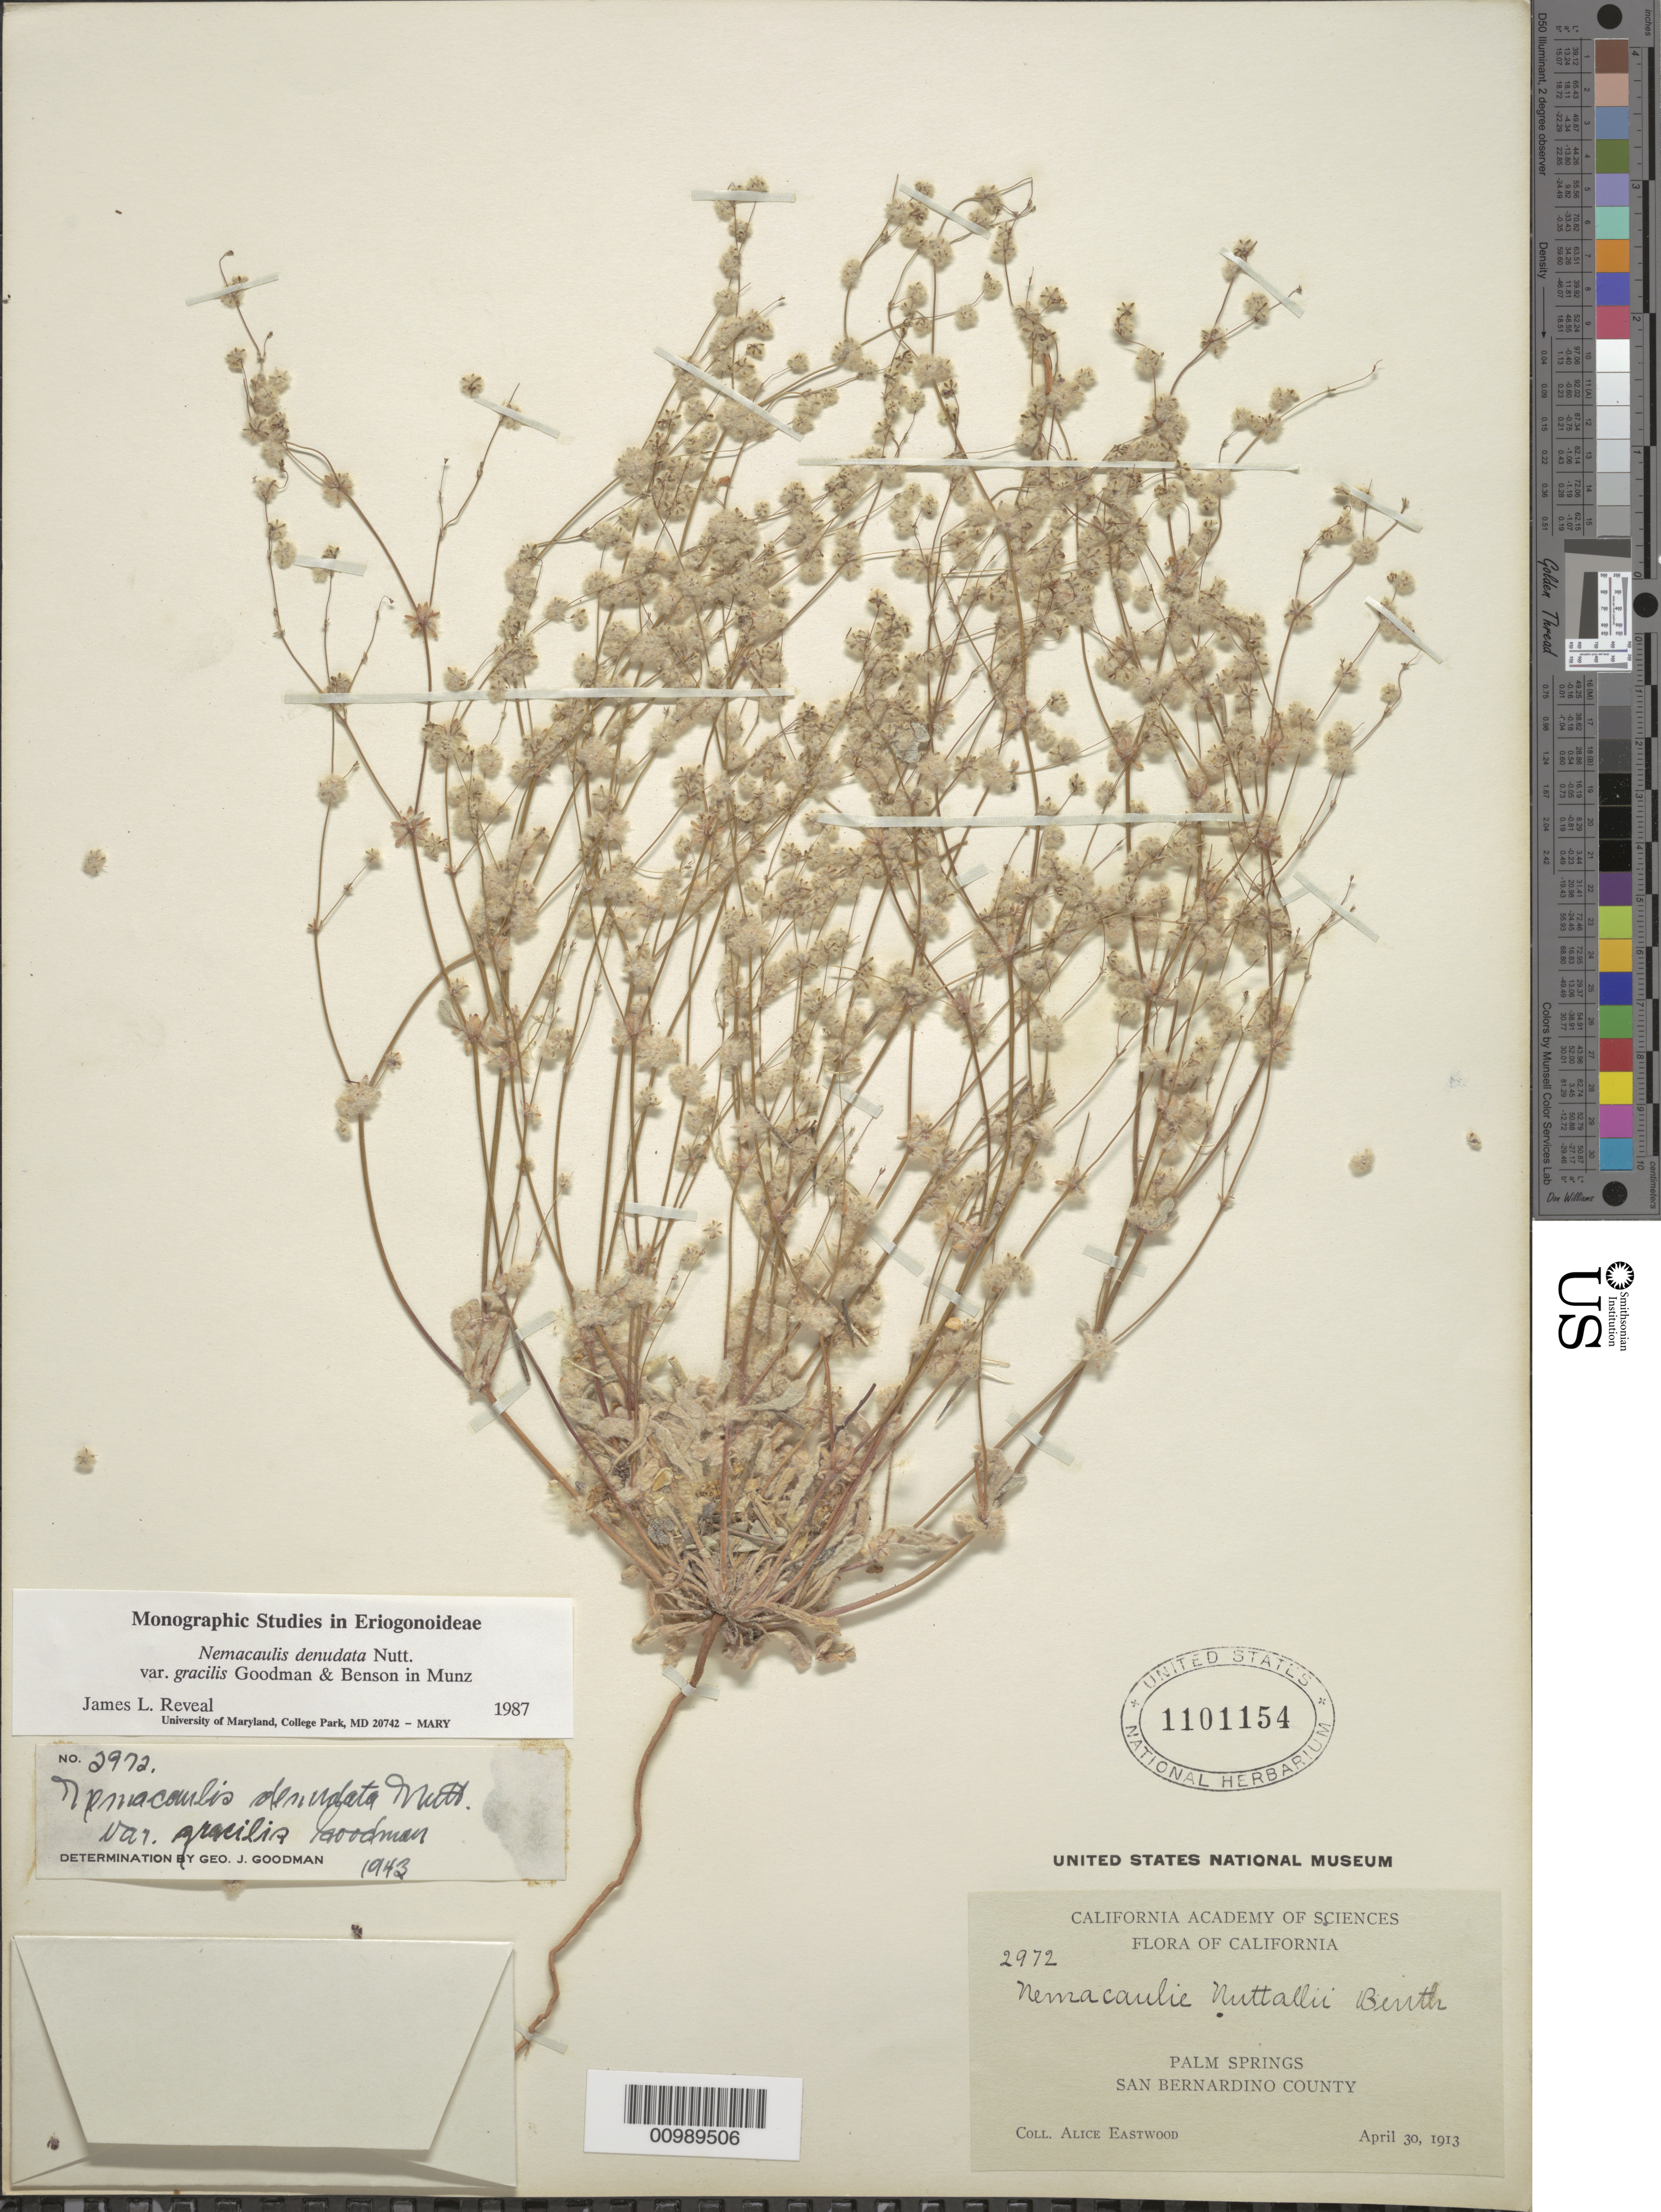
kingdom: Plantae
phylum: Tracheophyta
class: Magnoliopsida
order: Caryophyllales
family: Polygonaceae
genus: Nemacaulis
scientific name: Nemacaulis denudata var. gracilis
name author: Nutt.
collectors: A. Eastwood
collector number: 2972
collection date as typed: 30 Apr 1913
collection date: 1913-04-30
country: United States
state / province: California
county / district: Riverside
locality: Palm Springs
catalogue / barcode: US 1101154